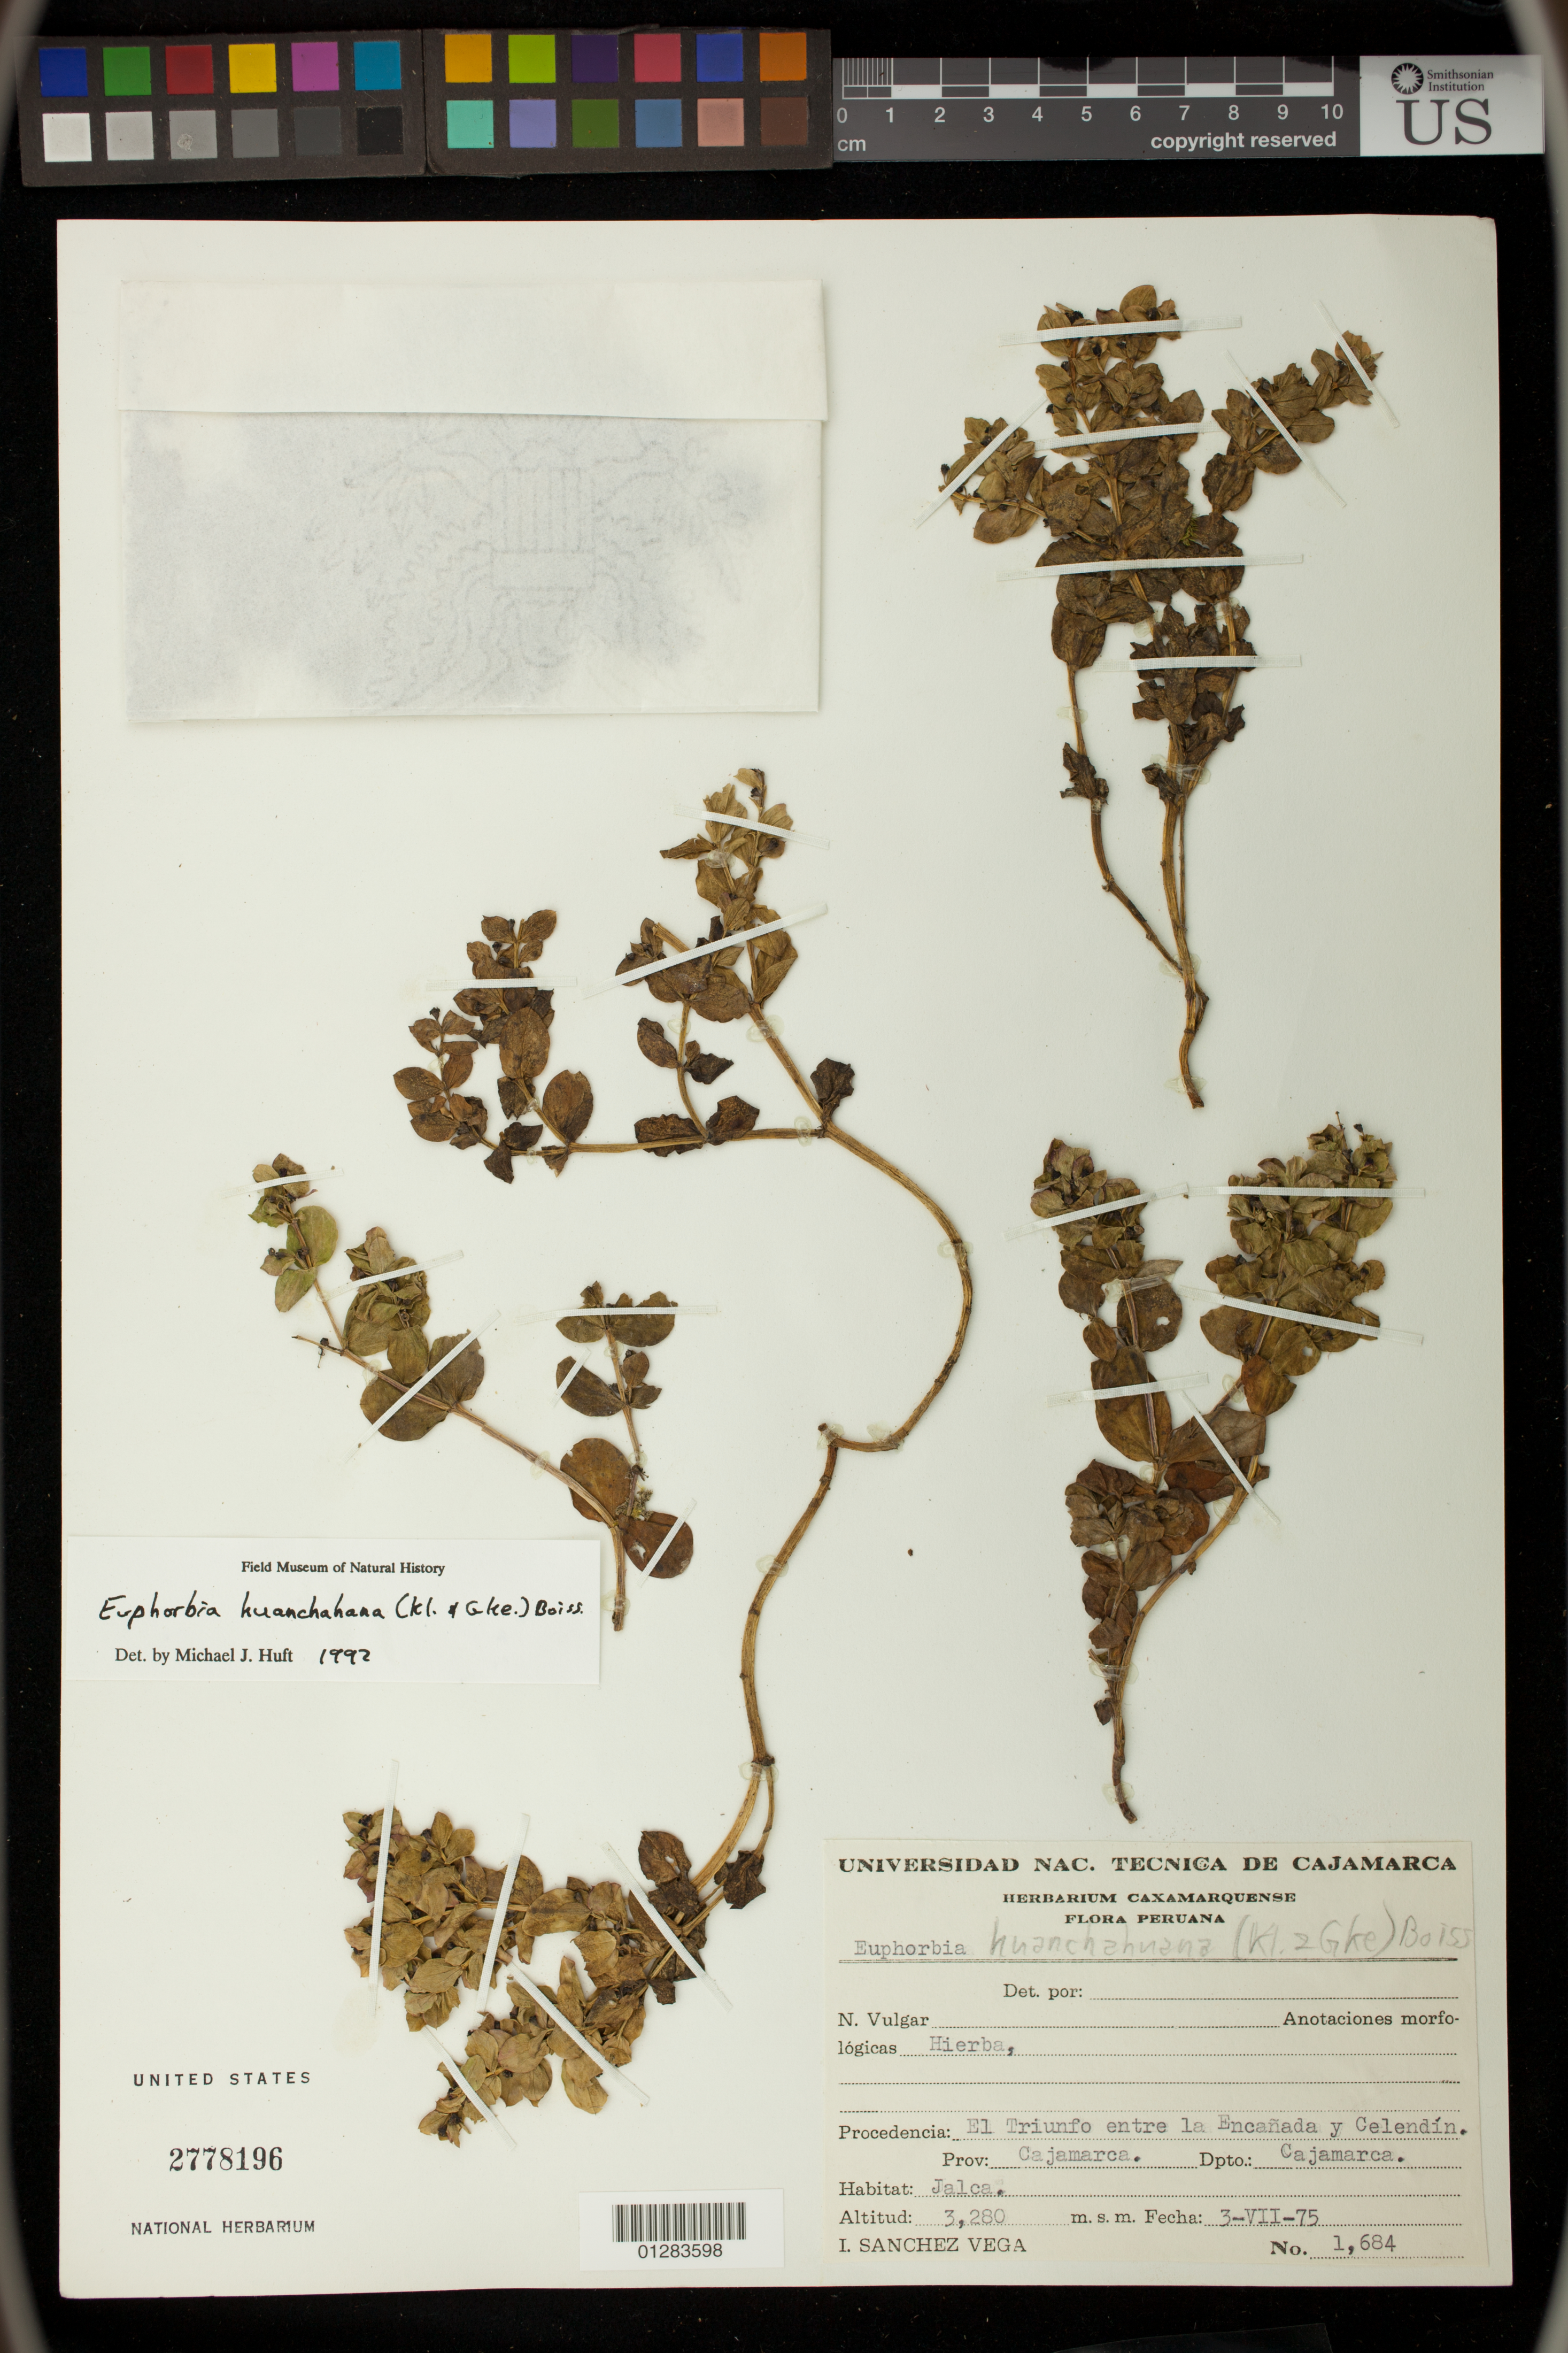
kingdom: Plantae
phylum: Tracheophyta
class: Magnoliopsida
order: Malpighiales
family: Euphorbiaceae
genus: Euphorbia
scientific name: Euphorbia guachanca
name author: Azara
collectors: I. Sánchez-Vega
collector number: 1684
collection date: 1975-07-03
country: Peru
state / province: Cajamarca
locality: El Triunfo entre la Encañada y Celendín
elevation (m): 3280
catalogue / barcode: US 2778196